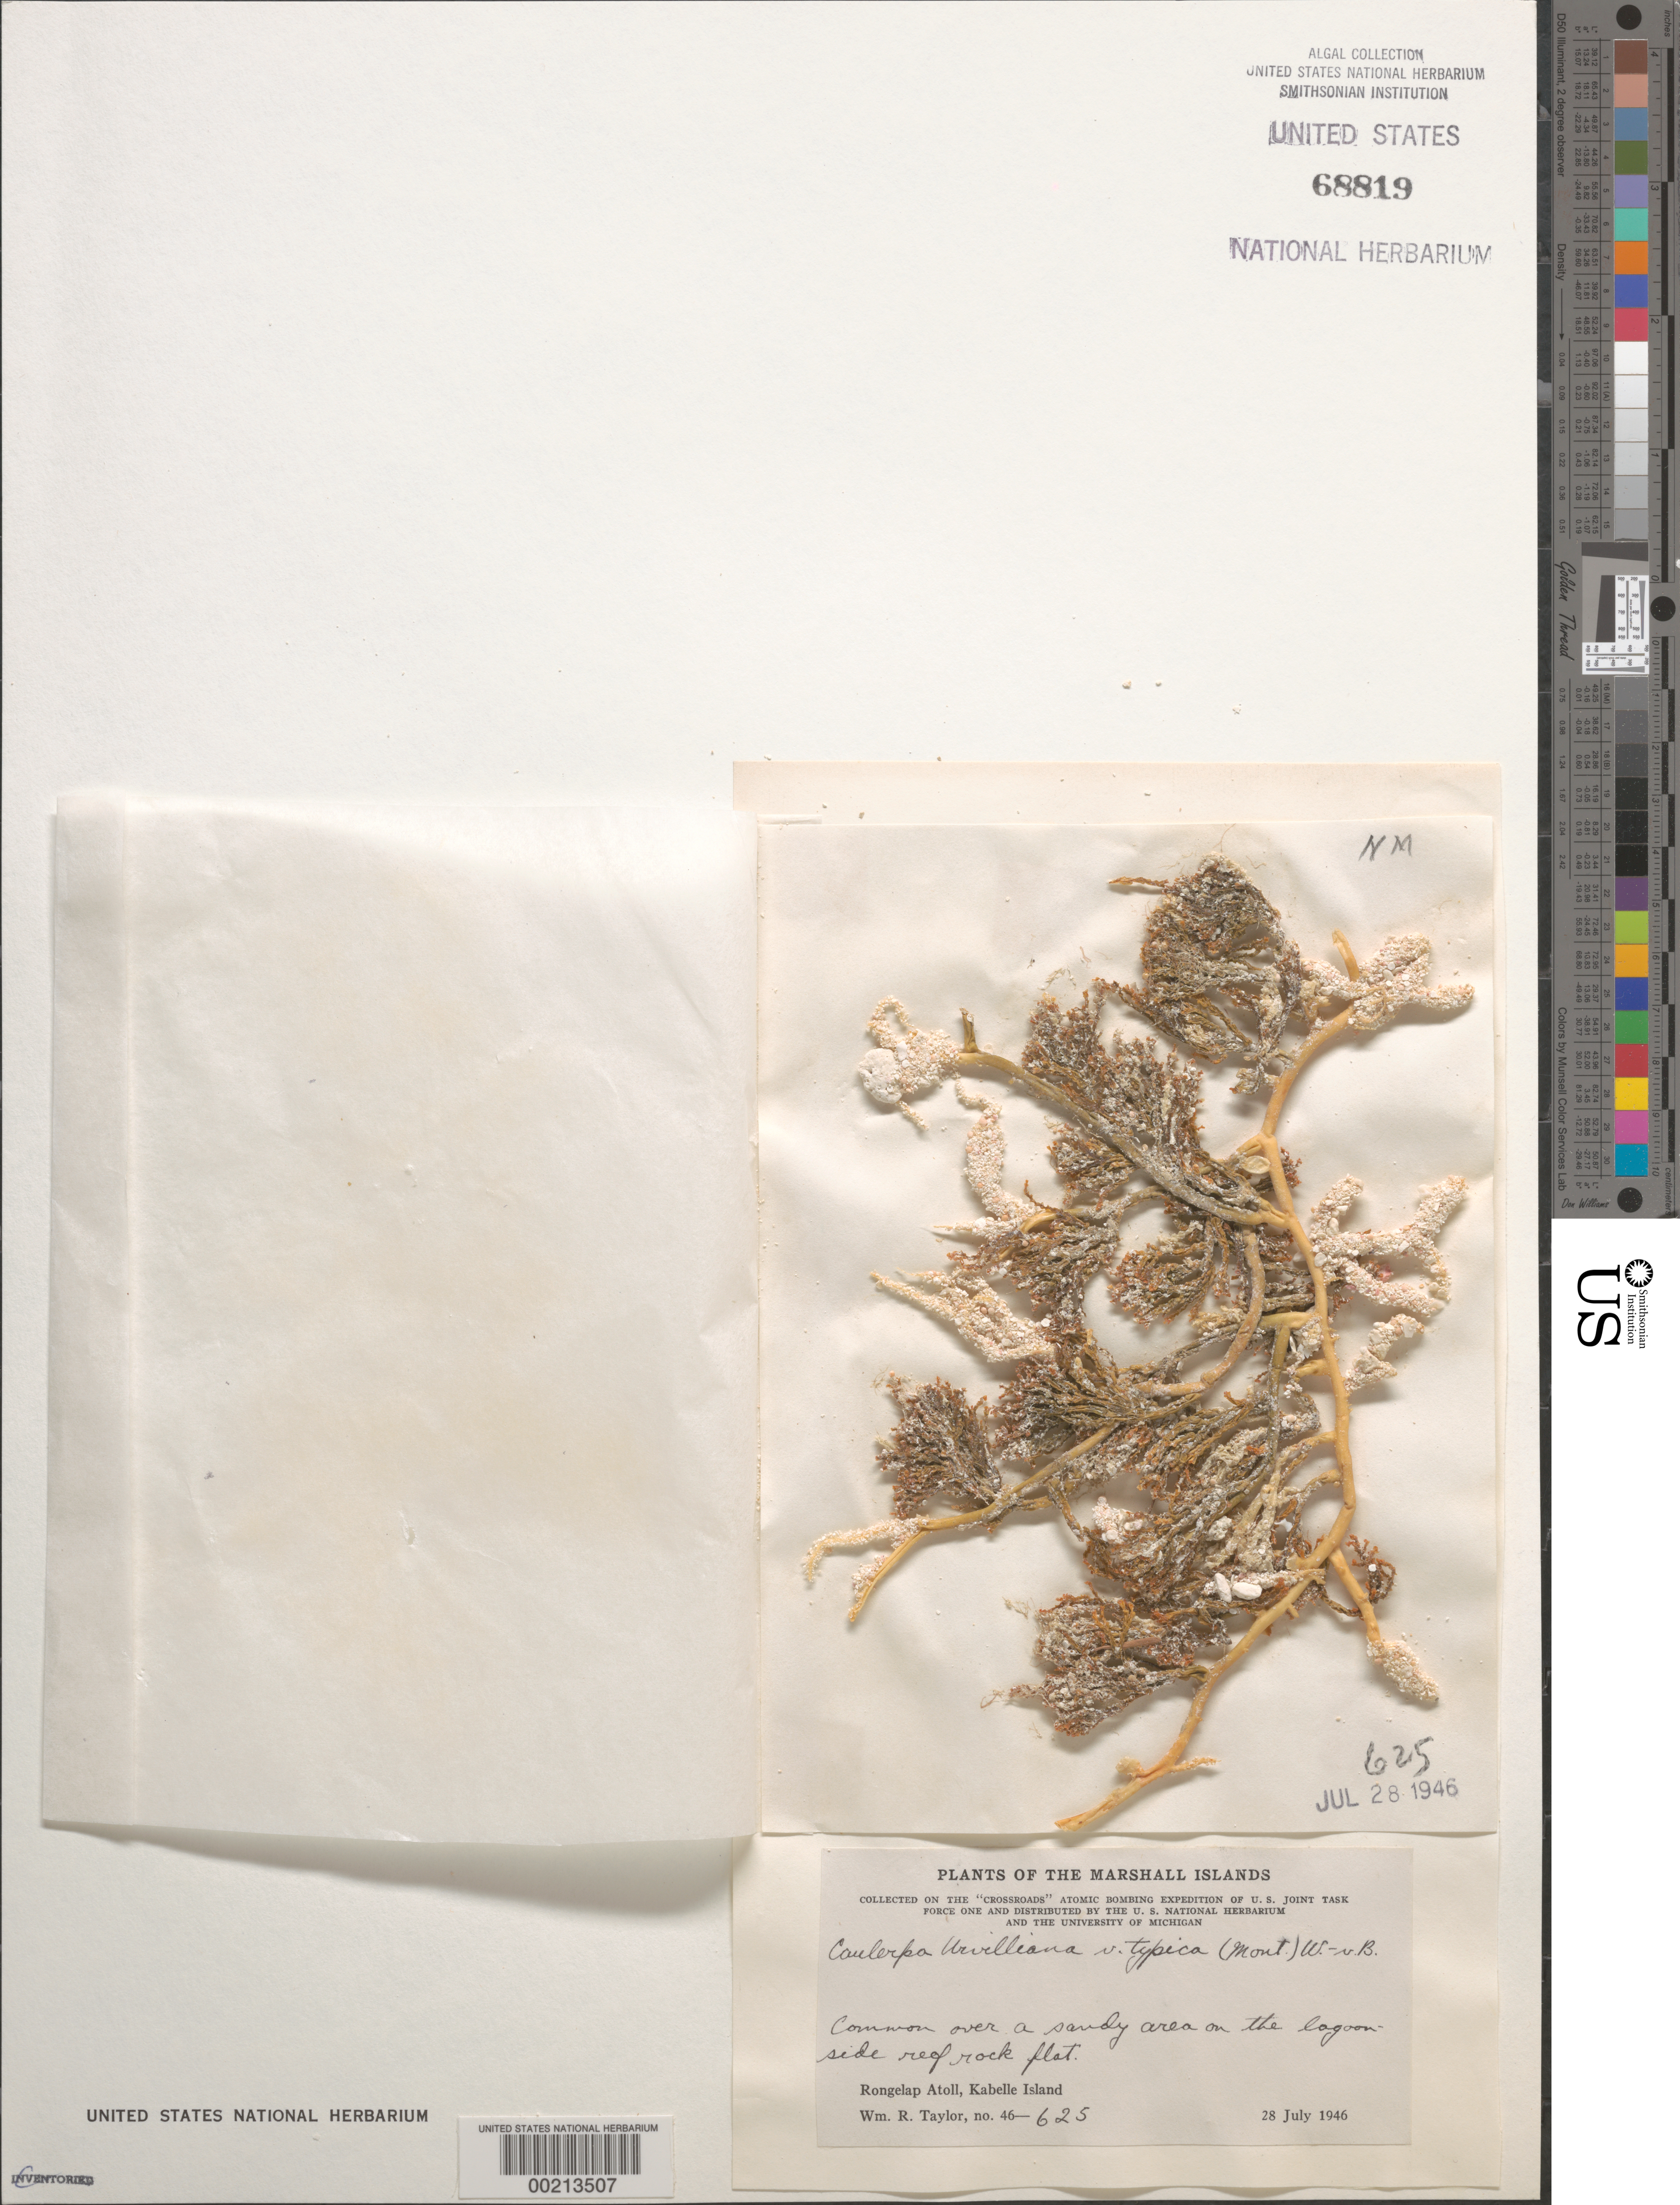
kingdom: Plantae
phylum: Chlorophyta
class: Ulvophyceae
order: Bryopsidales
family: Caulerpaceae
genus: Caulerpa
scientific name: Caulerpa urvilleana var. typica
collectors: W. R. Taylor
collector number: WRT 46-625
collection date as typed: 28 Jul 1946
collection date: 1946-07-28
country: Marshall Islands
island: Rongelap Atoll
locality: Kabelle Islet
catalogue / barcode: US 68819